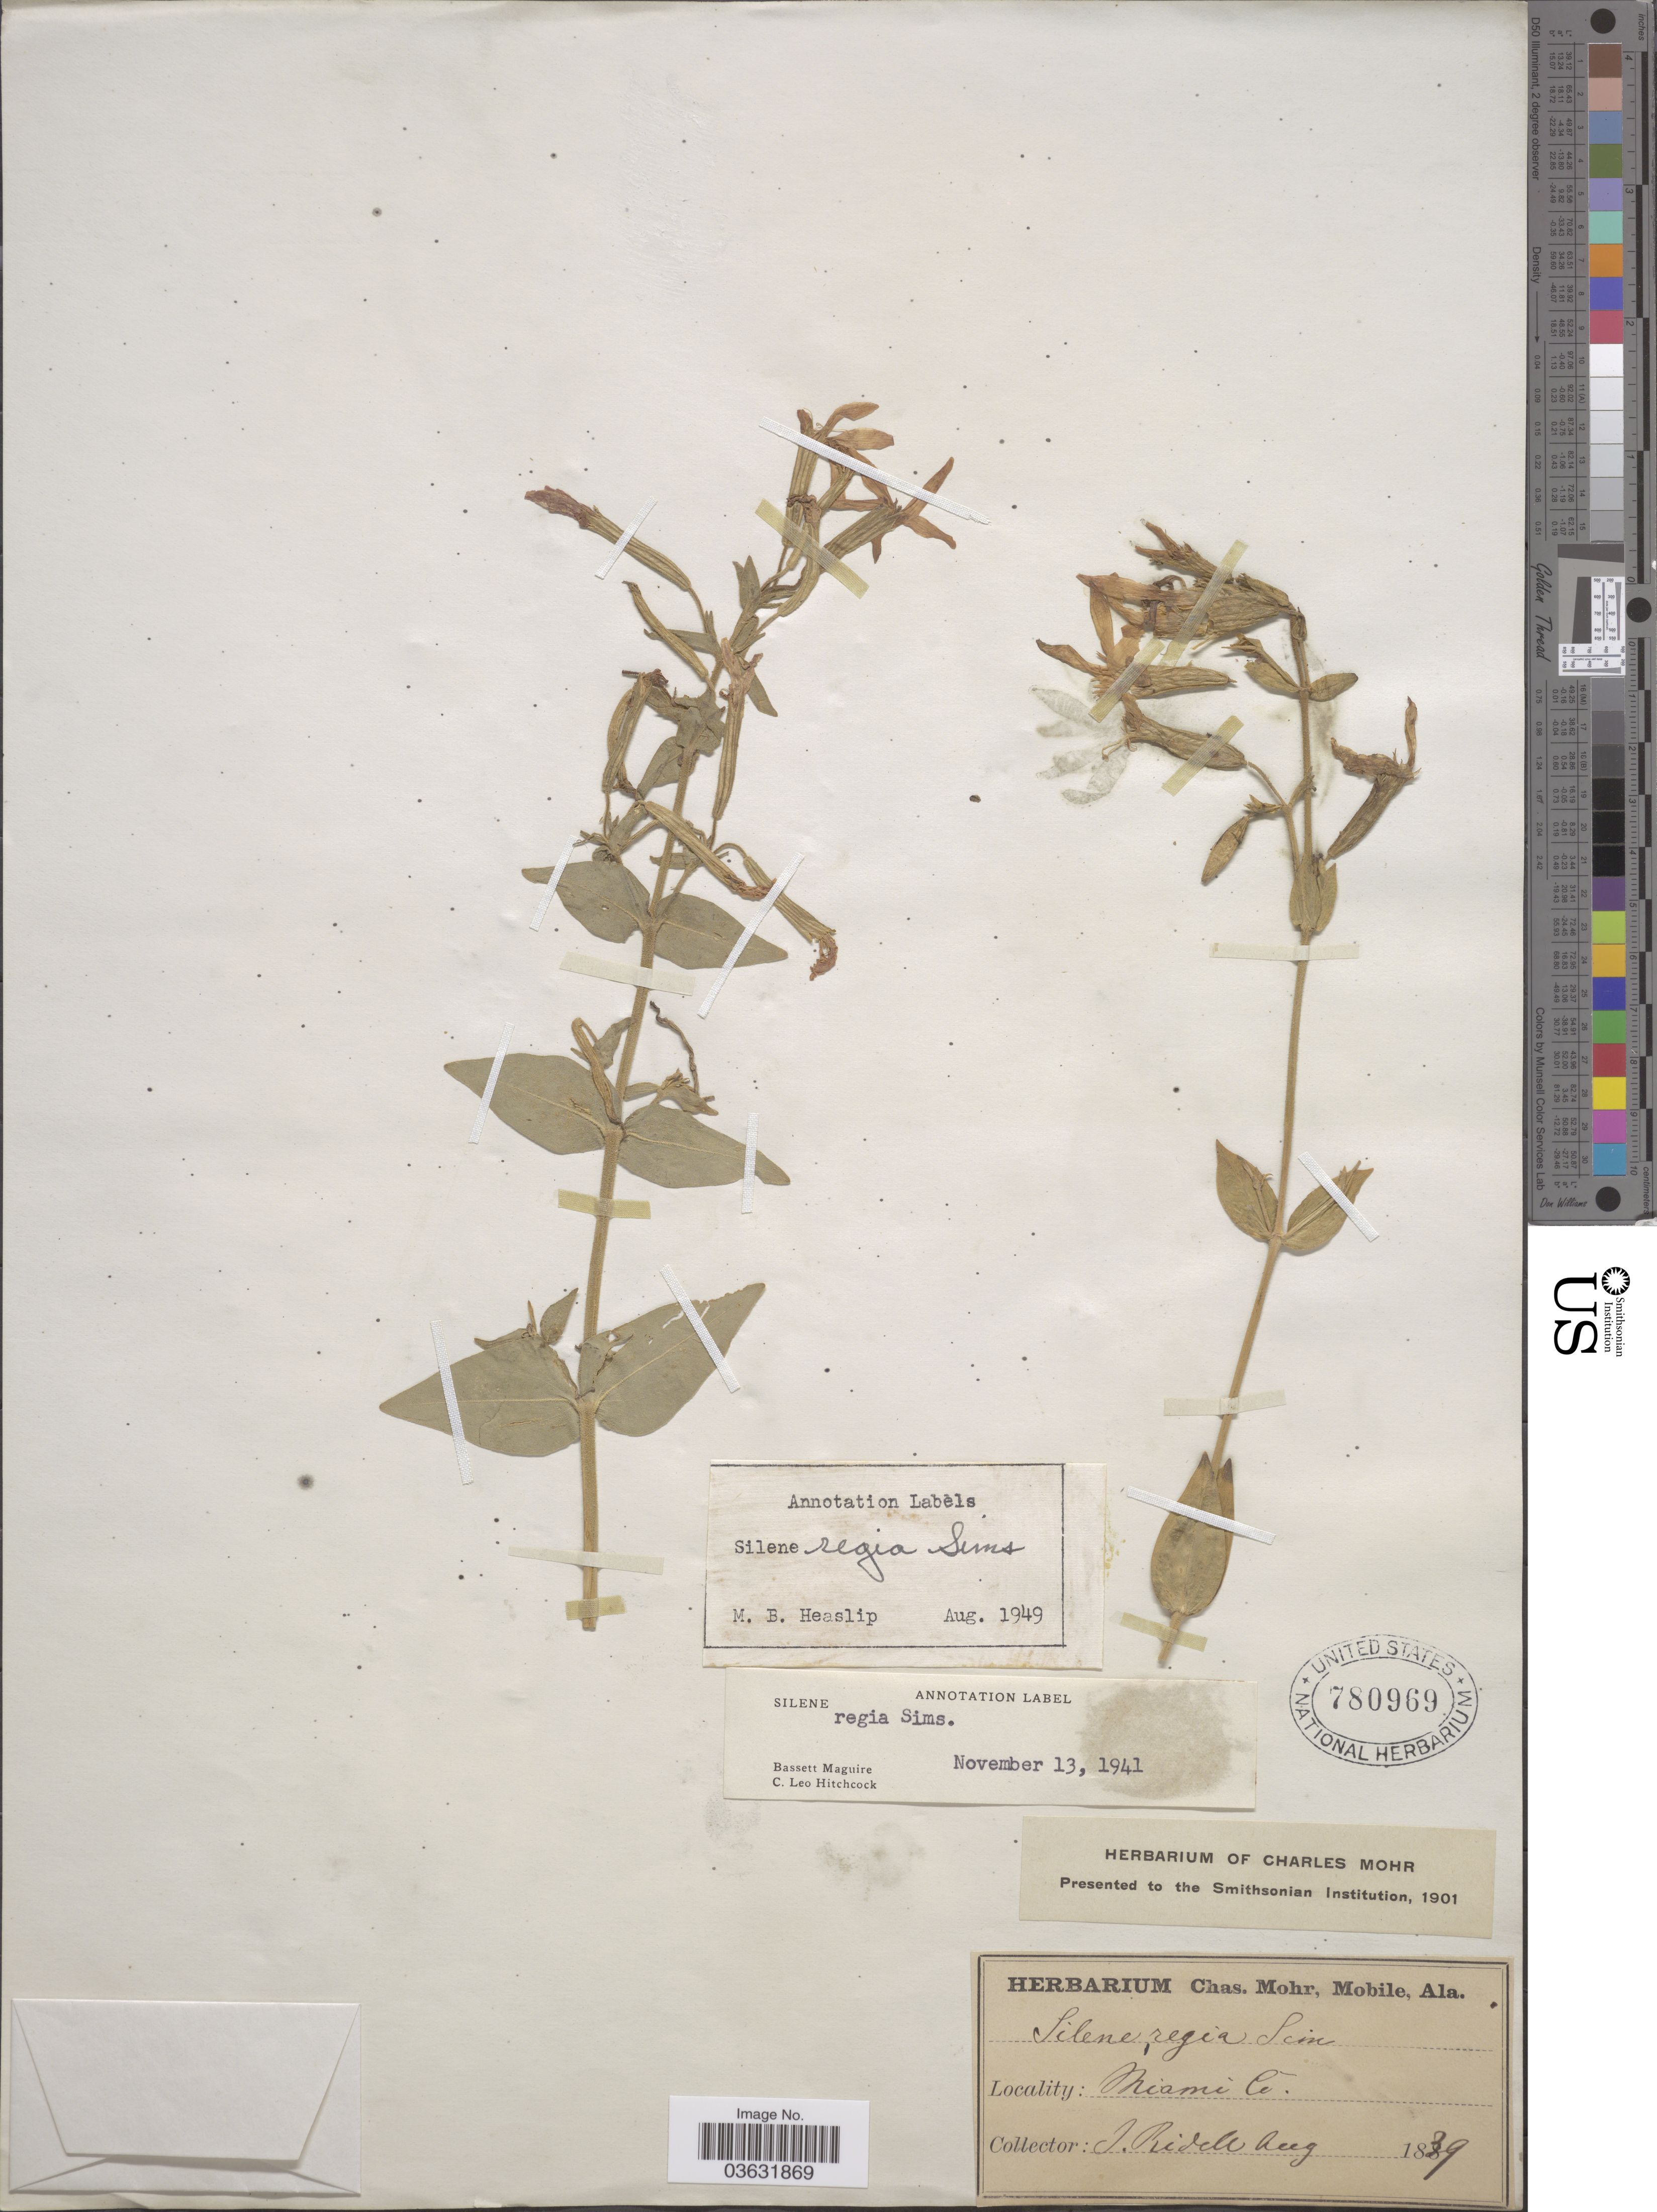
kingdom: Plantae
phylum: Tracheophyta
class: Magnoliopsida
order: Caryophyllales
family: Caryophyllaceae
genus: Silene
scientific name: Silene regia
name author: Sims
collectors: J. Ridell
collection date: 1839-08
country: United States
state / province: Alabama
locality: Miami Co.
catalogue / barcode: US 780969